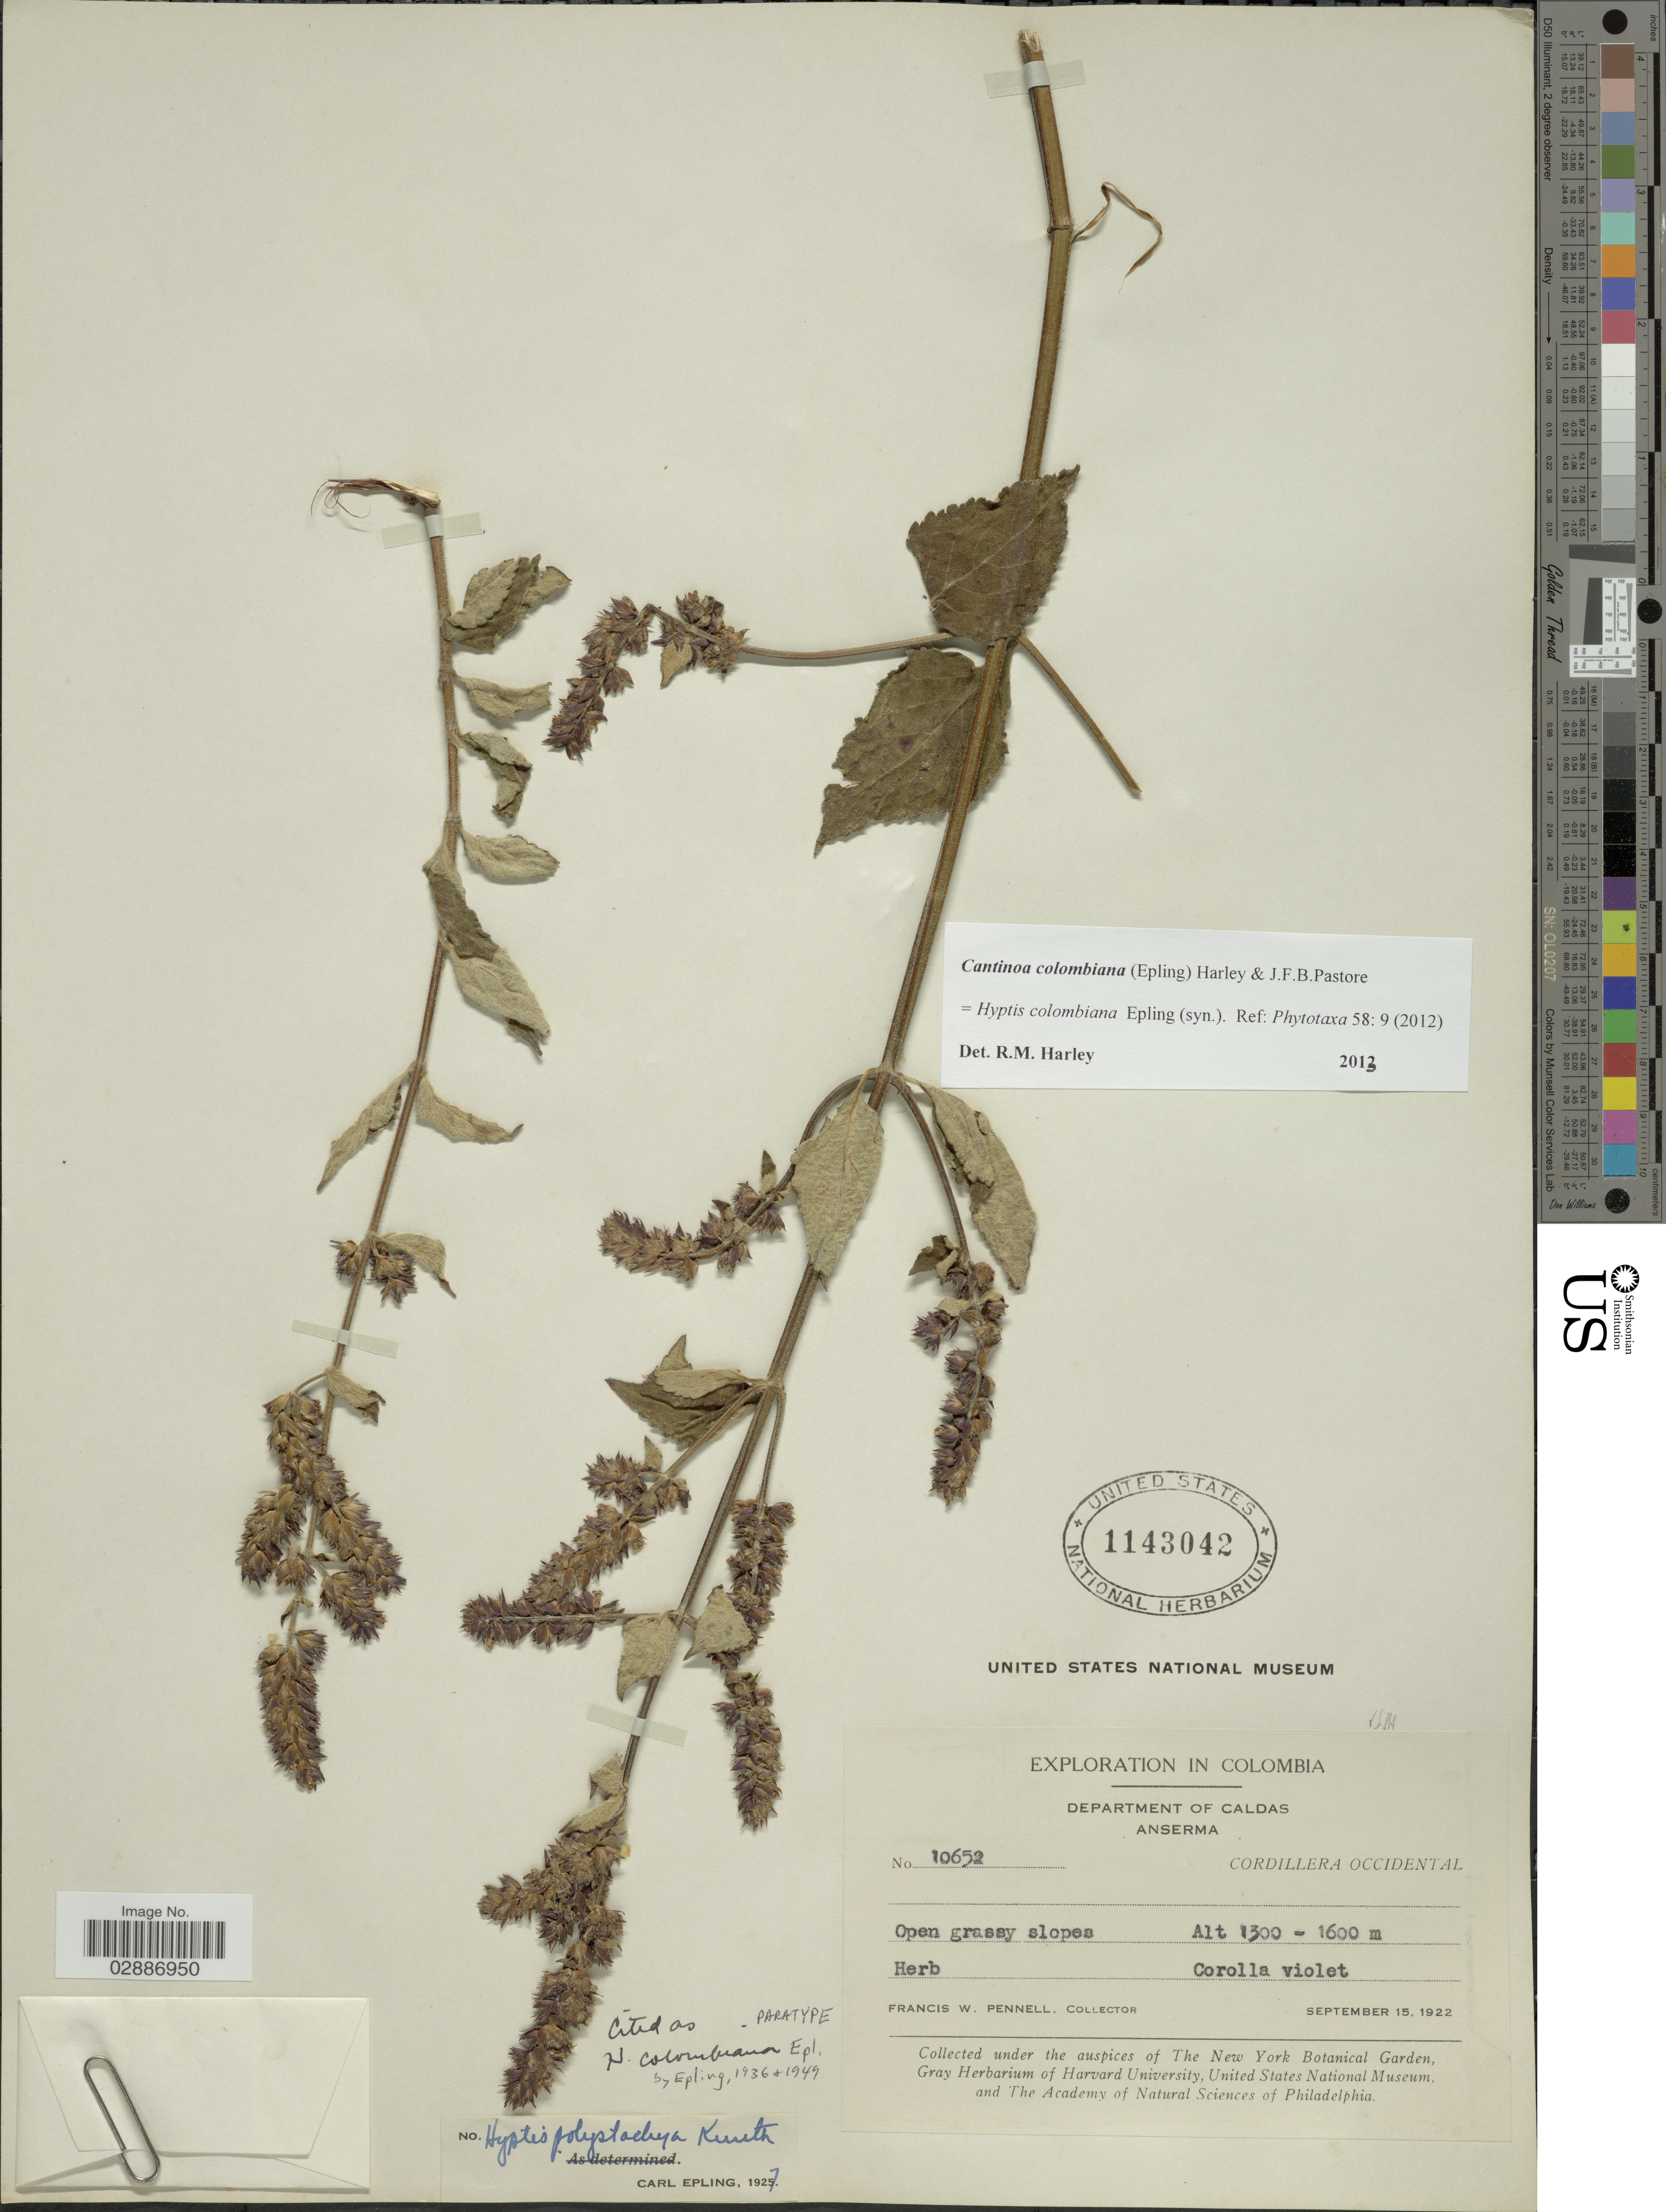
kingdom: Plantae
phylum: Tracheophyta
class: Magnoliopsida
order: Lamiales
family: Lamiaceae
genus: Cantinoa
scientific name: Cantinoa colombiana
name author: (Epling) Harley & J.F.B. Pastore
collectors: F. W. Pennell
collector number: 10652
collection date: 1922-09-15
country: Colombia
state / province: Caldas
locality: Anserma. Department of Caldas. Cordillera Occidental.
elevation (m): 1300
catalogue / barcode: US 1143042